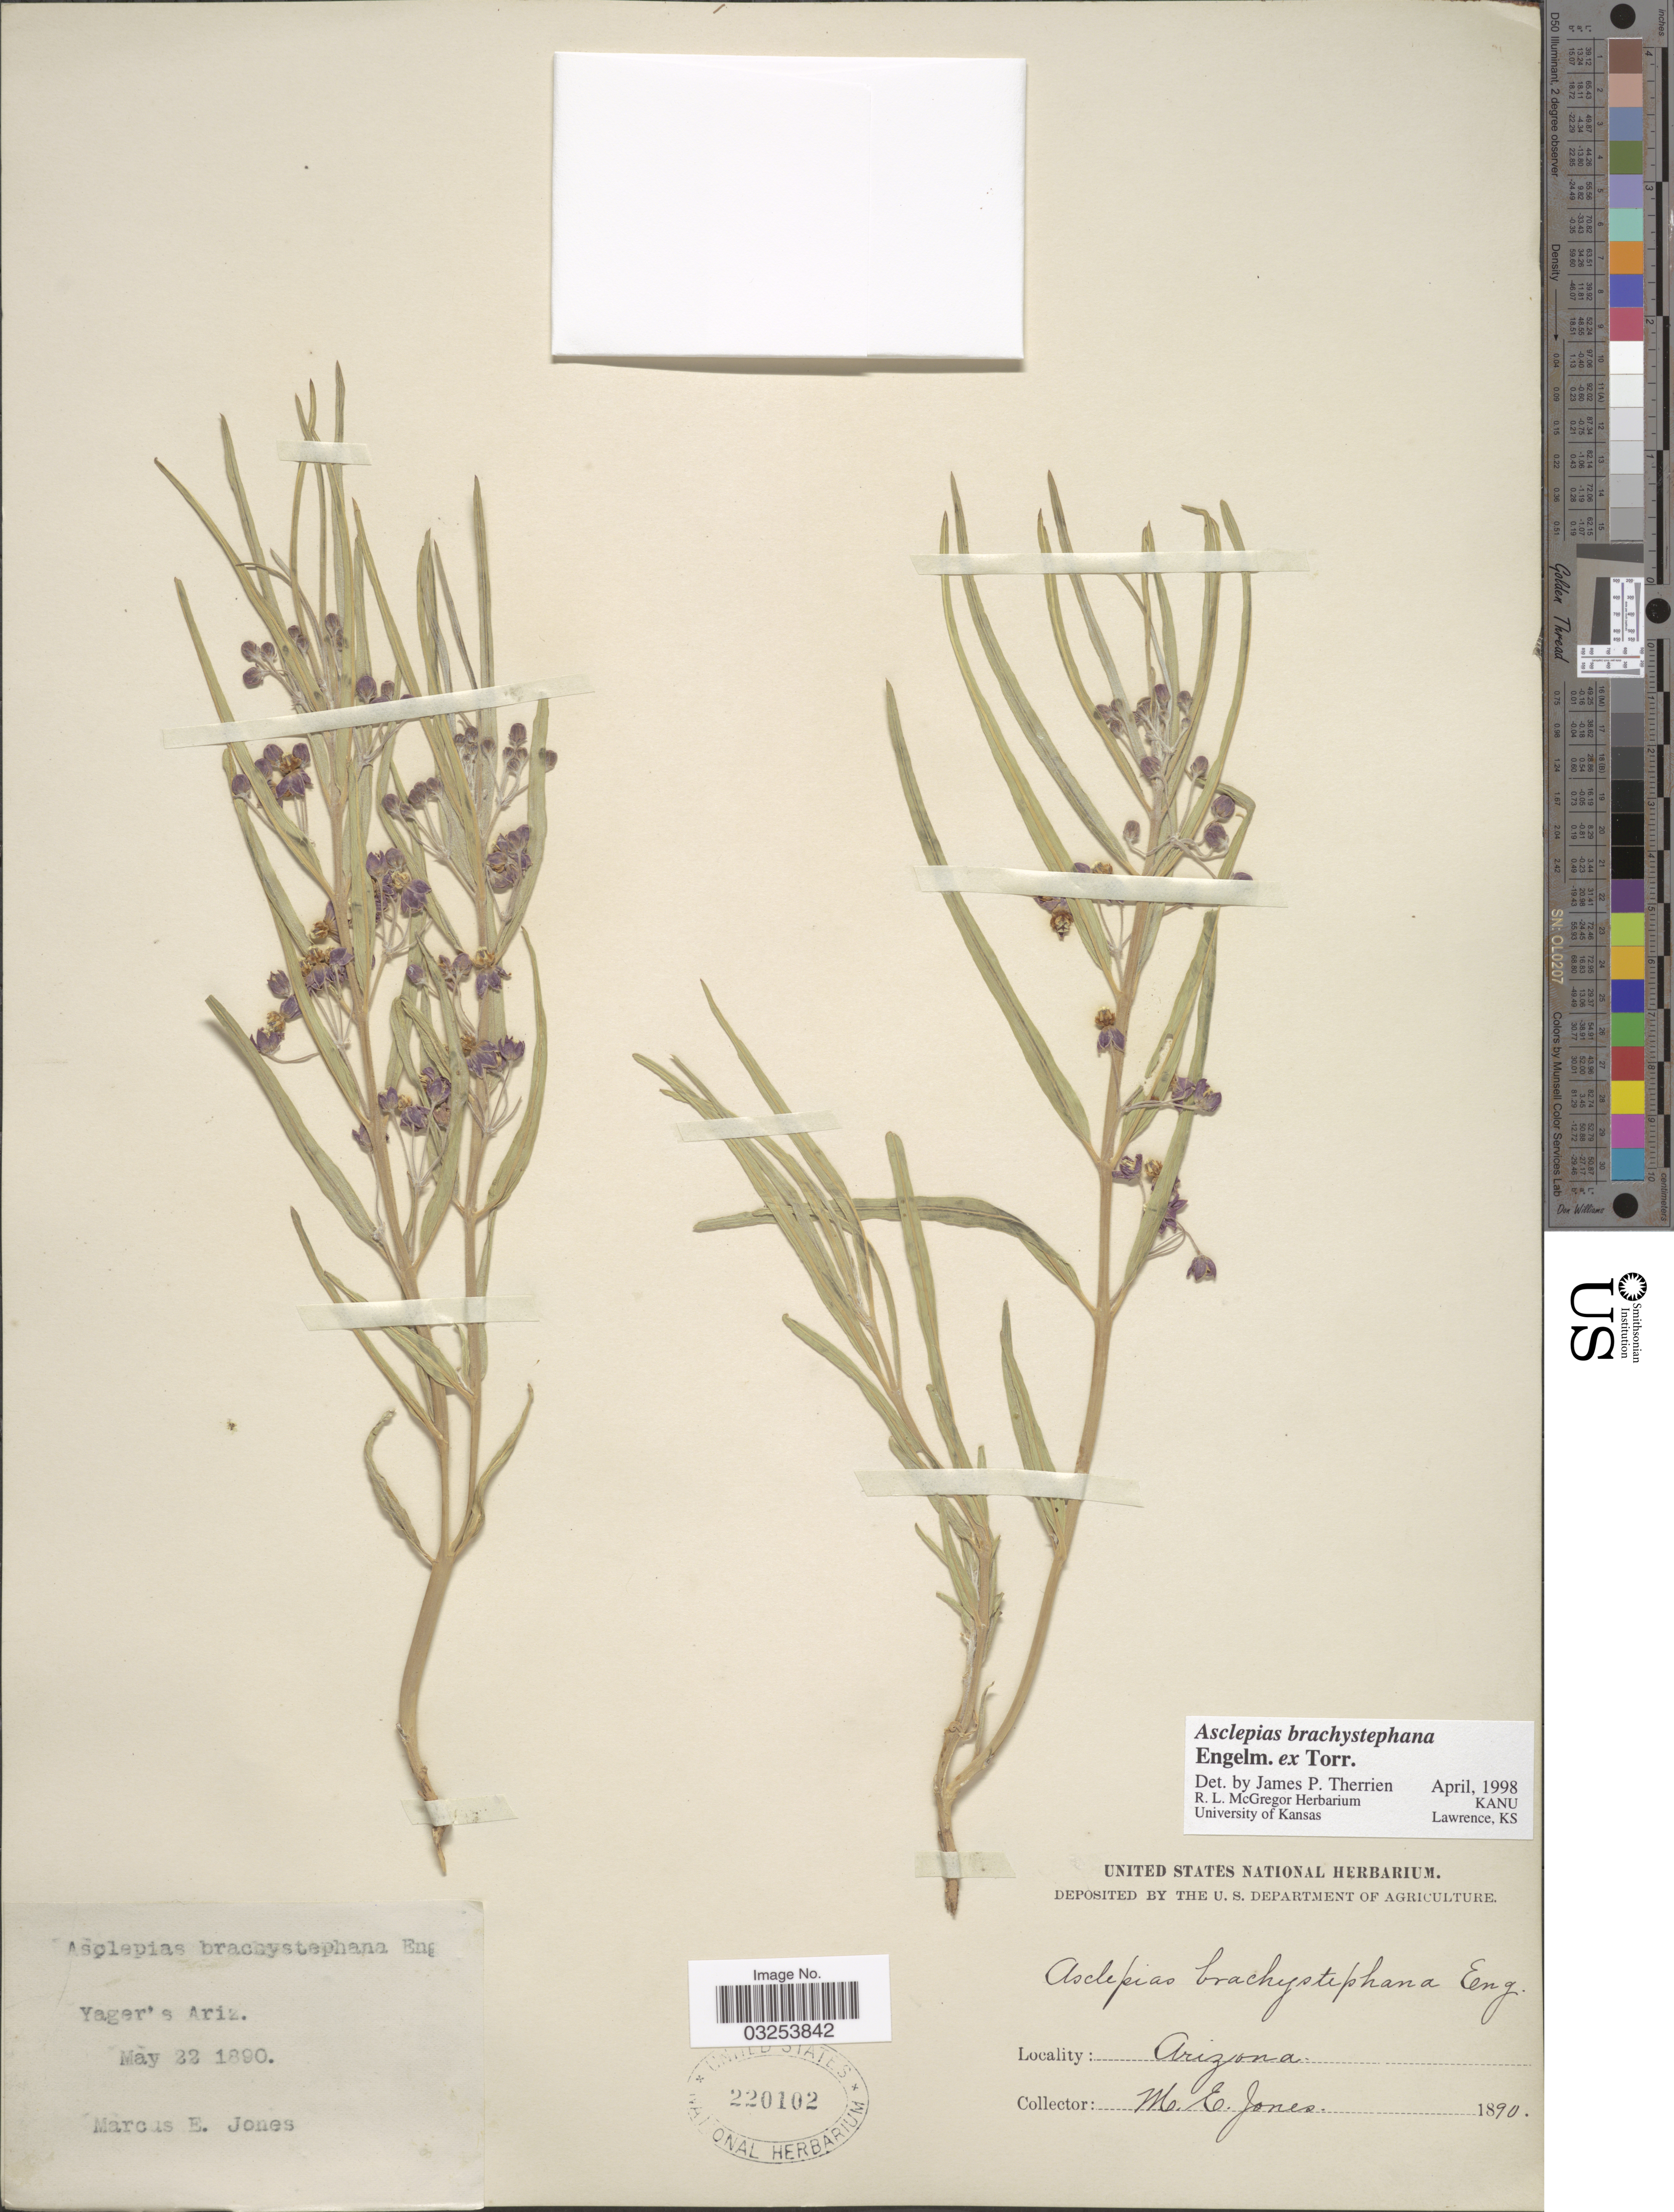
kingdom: Plantae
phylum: Tracheophyta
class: Magnoliopsida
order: Gentianales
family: Apocynaceae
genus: Asclepias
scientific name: Asclepias brachystephana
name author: Engelm. ex Torr.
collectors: M. E. Jones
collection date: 1890-05-22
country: United States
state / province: Arizona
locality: Yager's.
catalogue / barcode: US 220102